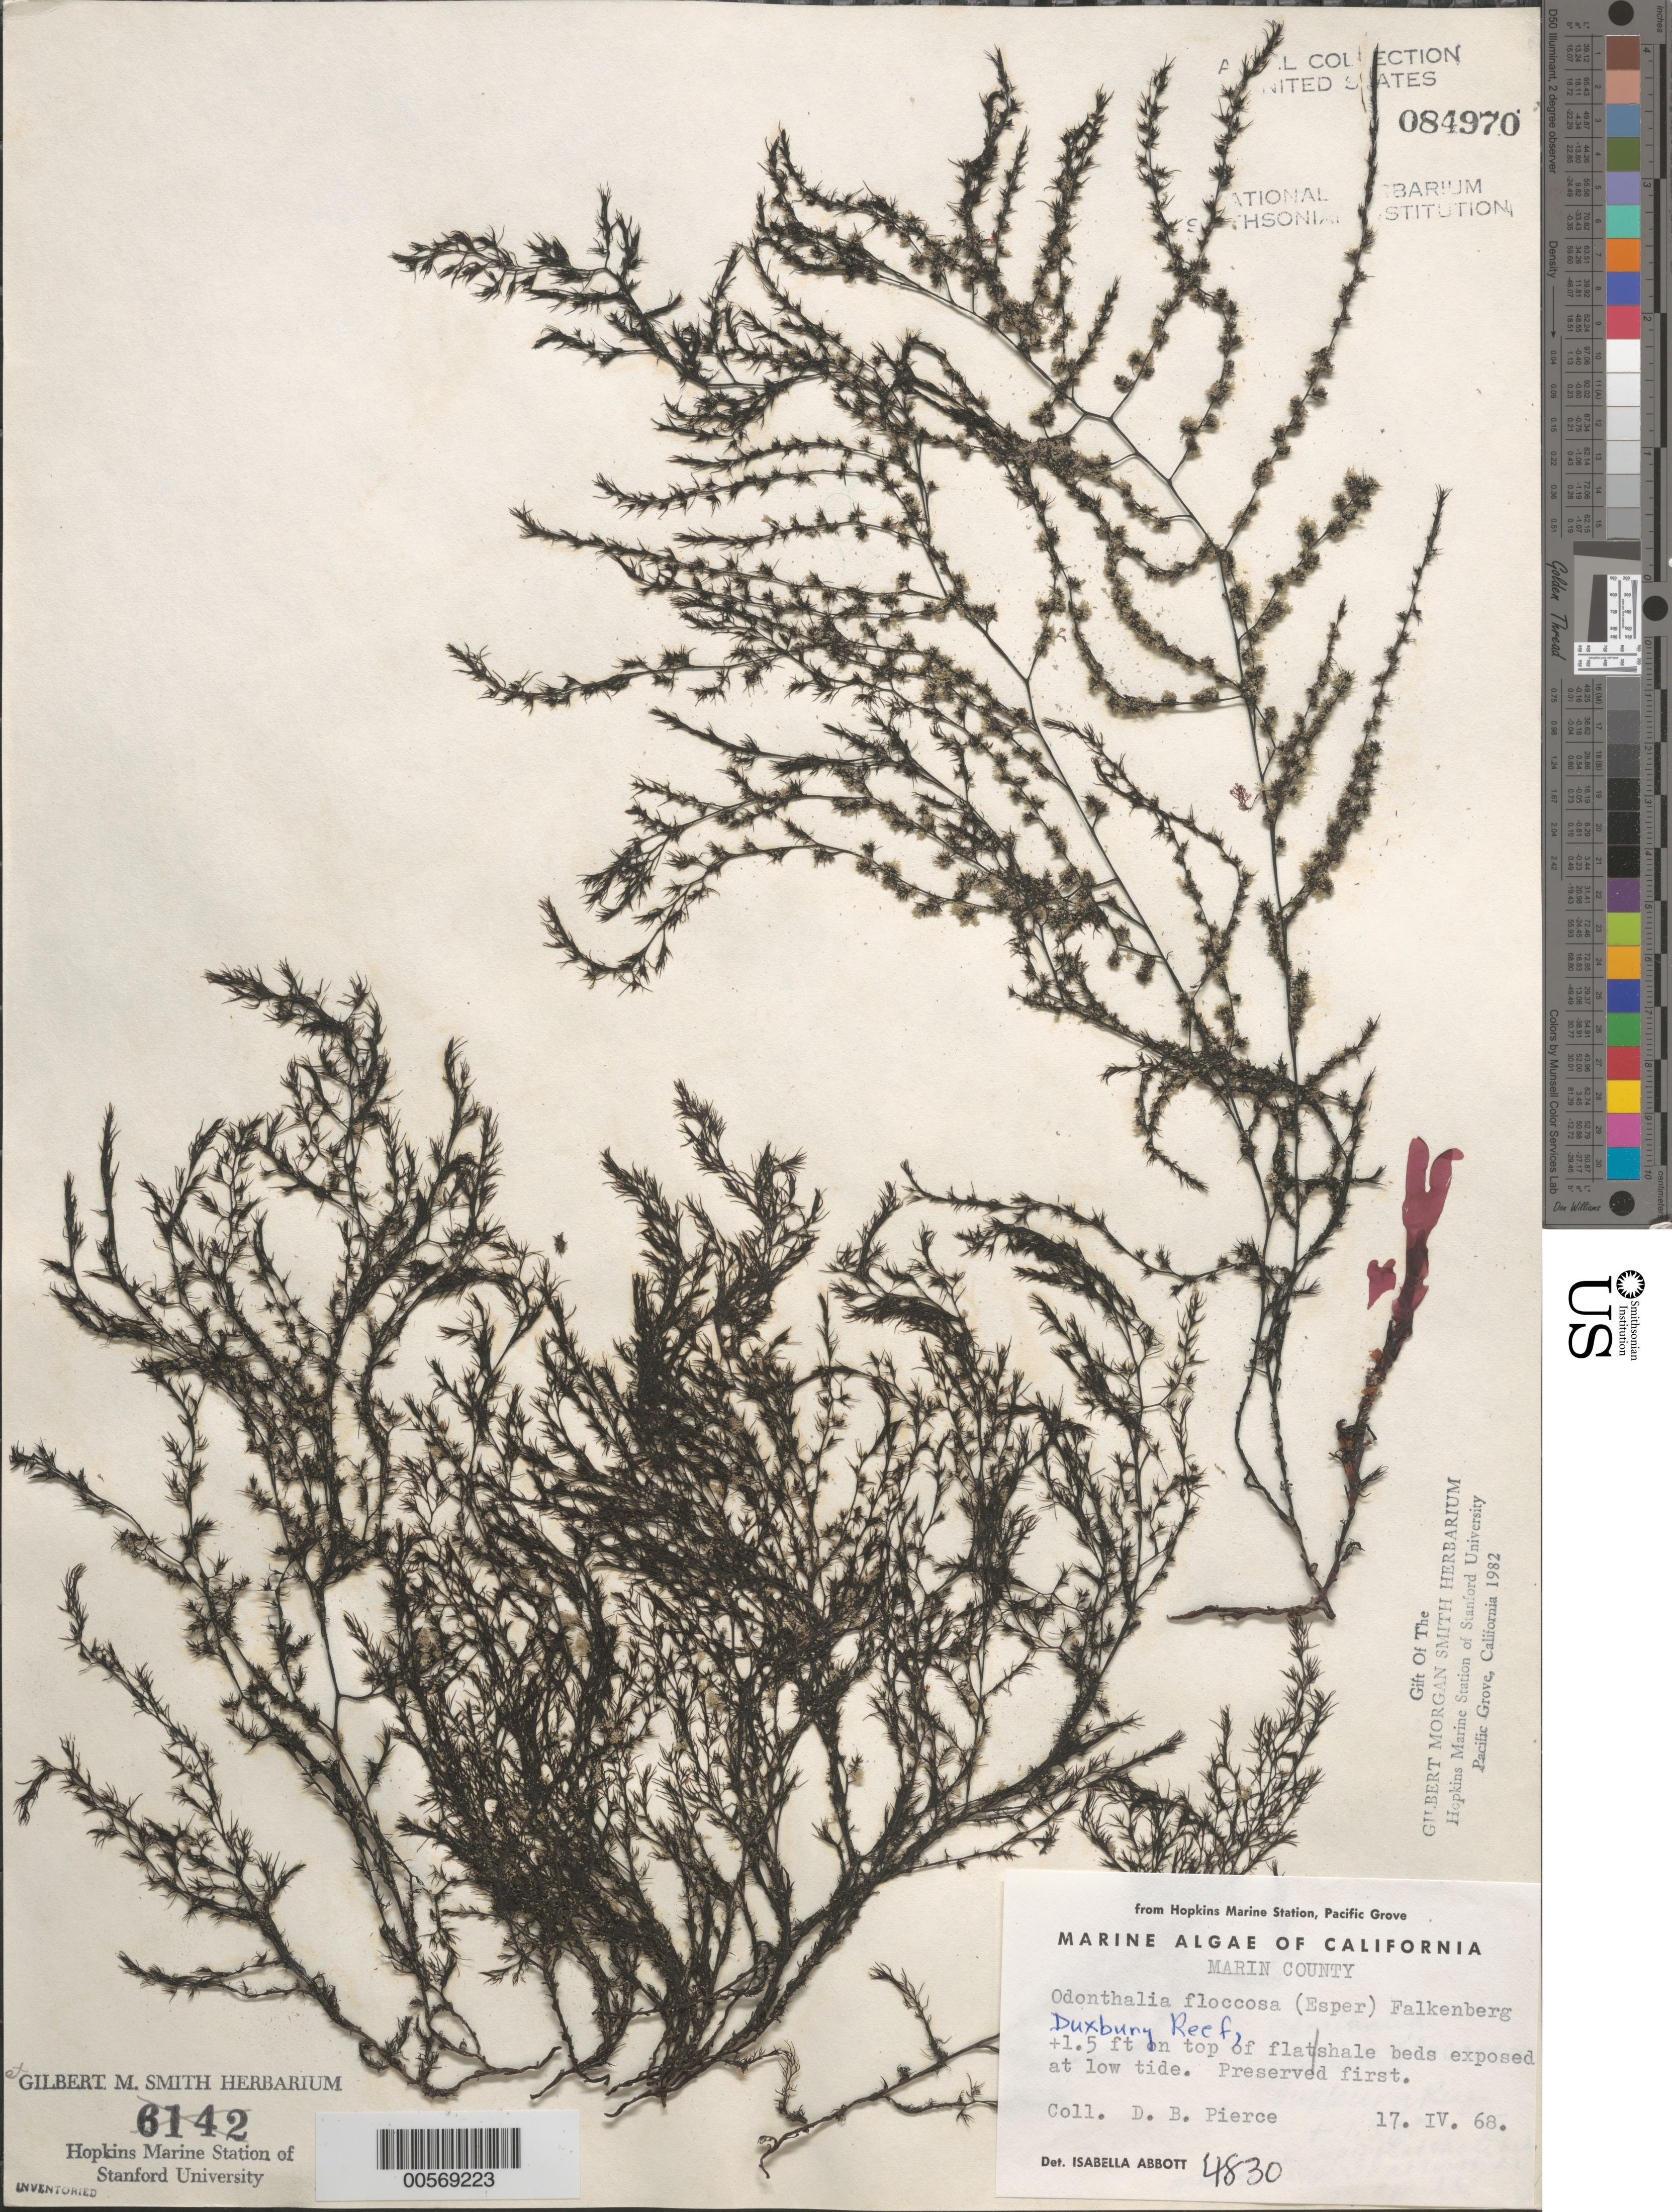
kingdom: Plantae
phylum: Rhodophyta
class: Florideophyceae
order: Ceramiales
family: Rhodomelaceae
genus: Odonthalia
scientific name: Odonthalia floccosa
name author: (Esper) Falkenb.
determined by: Abbott, Isabella A.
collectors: D. Pierce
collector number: IAA 4830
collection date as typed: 17 Apr 1968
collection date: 1968-04-17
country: United States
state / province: California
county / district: Marin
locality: Duxbury Reef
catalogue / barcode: US 84970